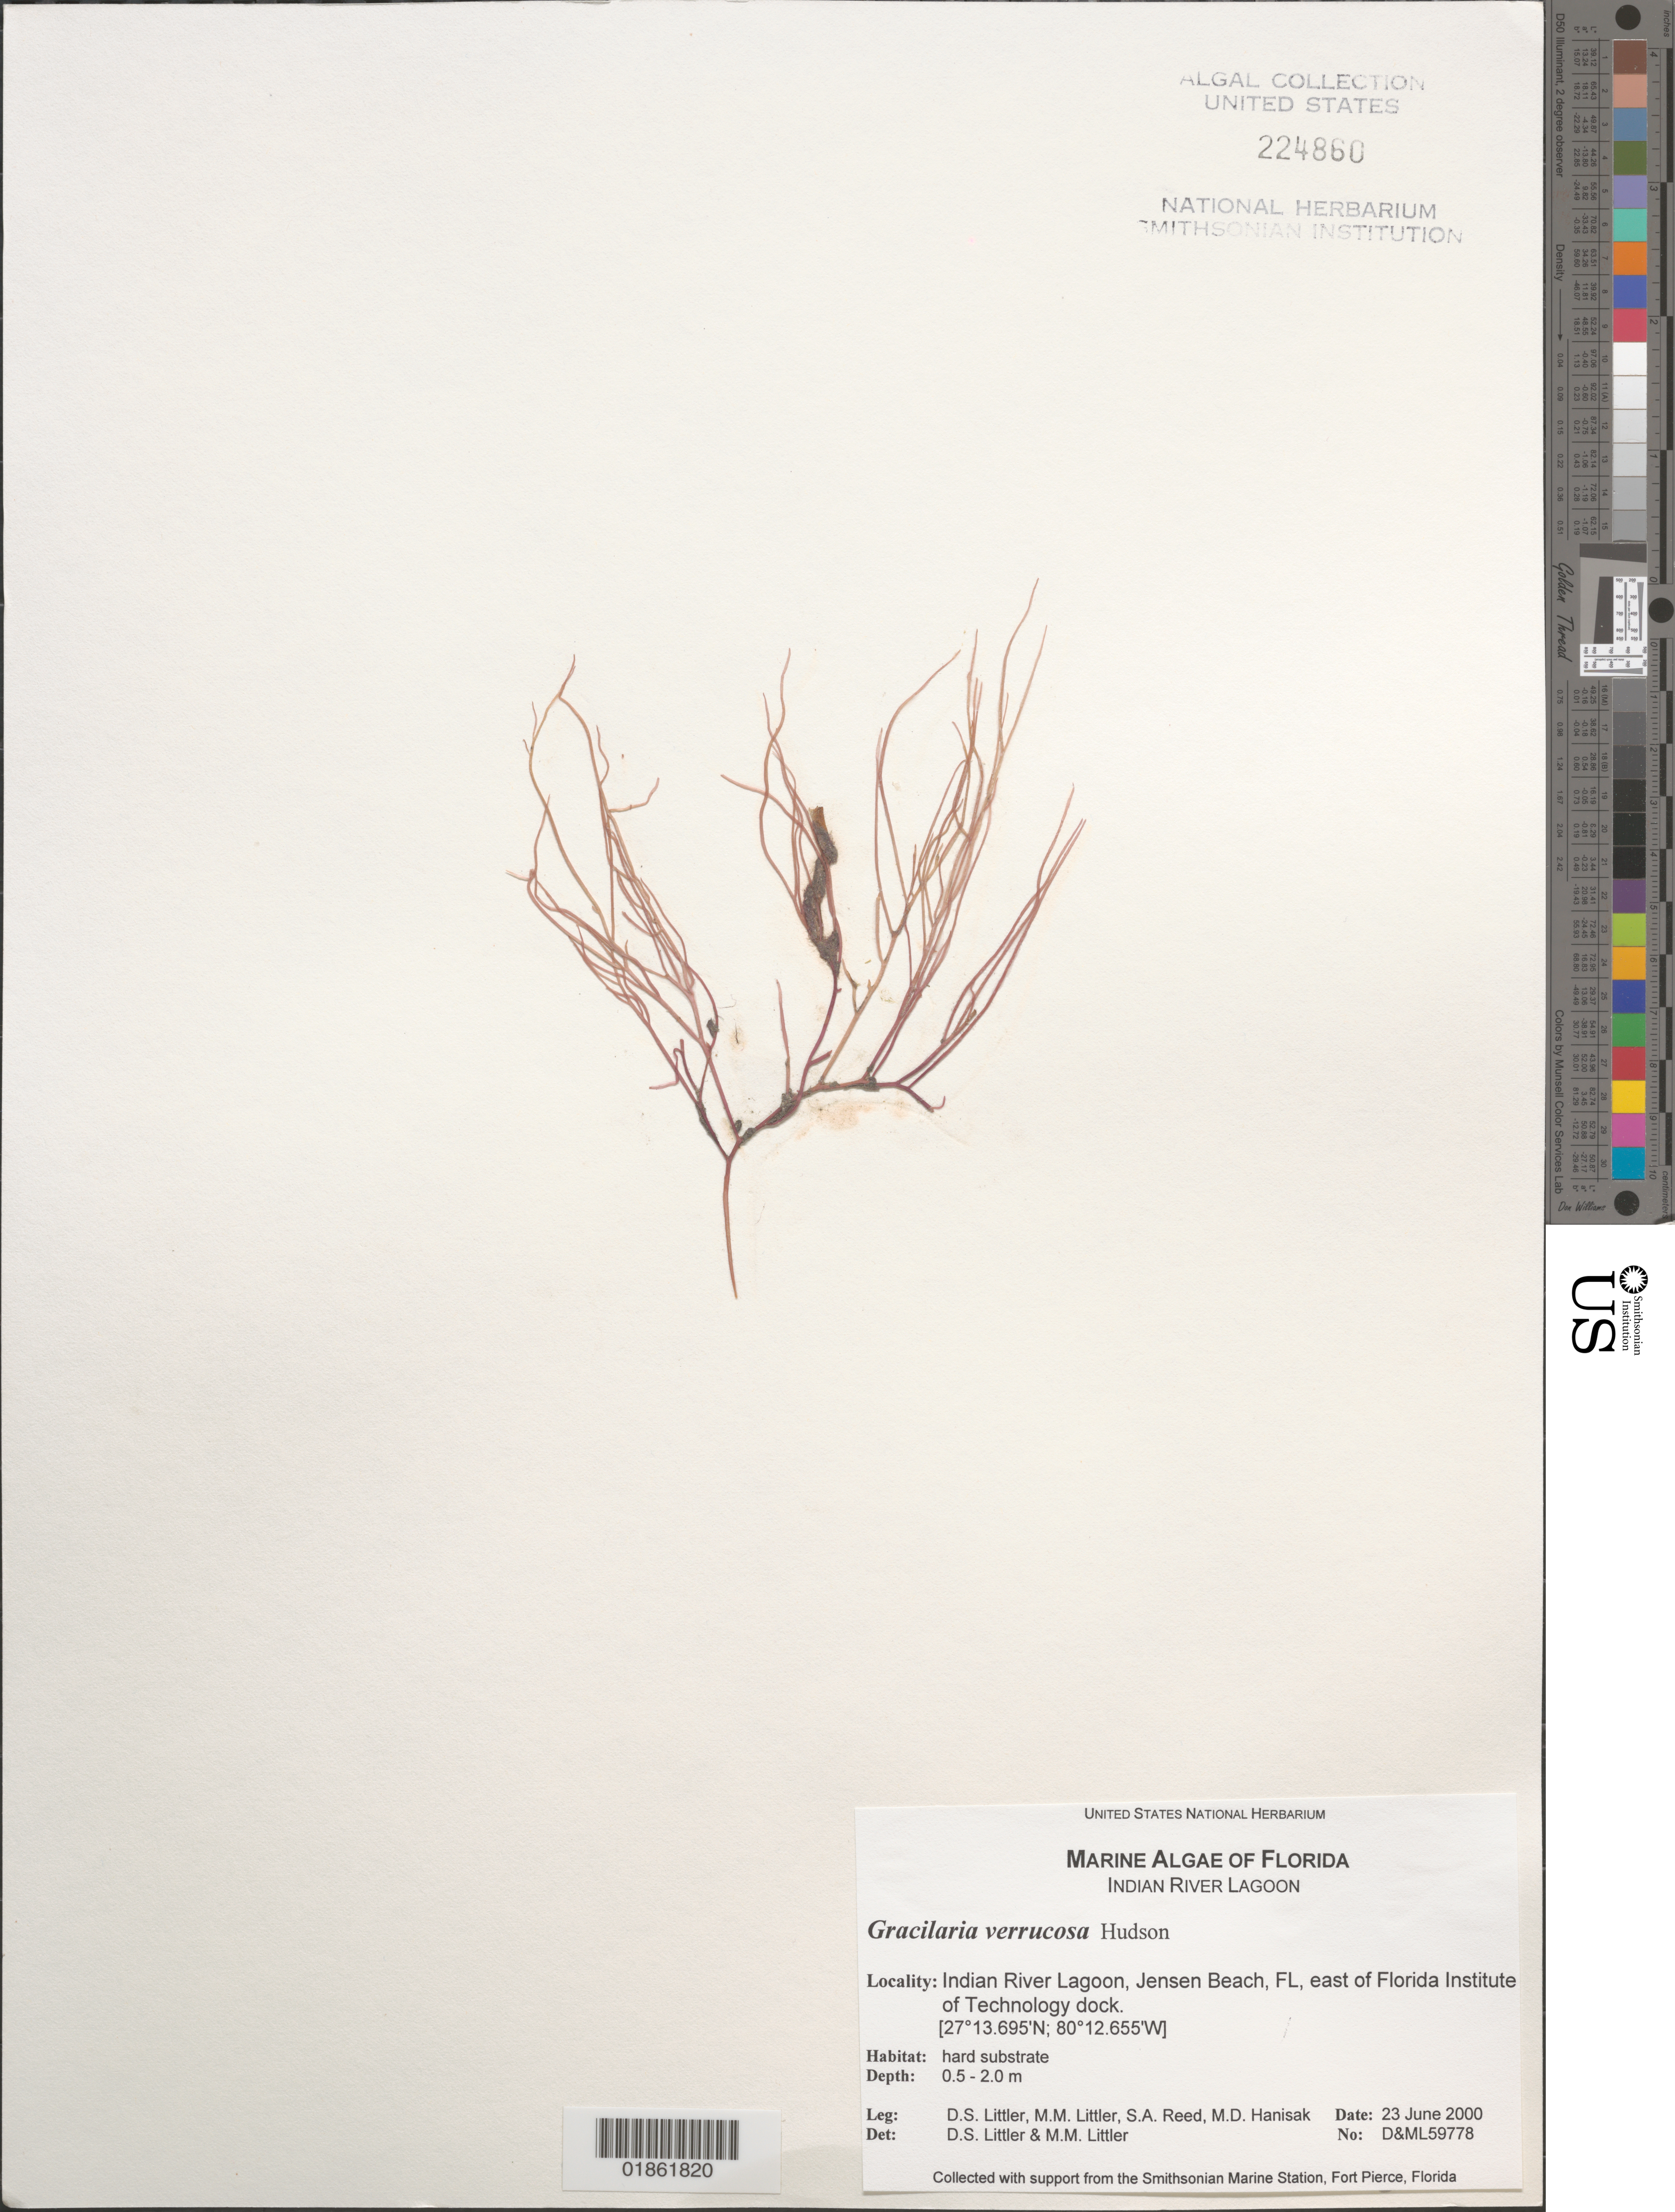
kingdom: Plantae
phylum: Rhodophyta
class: Florideophyceae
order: Gracilariales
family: Gracilariaceae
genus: Gracilariopsis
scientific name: Gracilariopsis longissima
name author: (S.G. Gmel.) Steentoft et al.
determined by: Algae name updating Project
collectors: D. S. Littler & M. M. Littler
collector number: D&ML 59778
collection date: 2000-06-23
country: United States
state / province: Florida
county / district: Saint Lucie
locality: Jensen Beach. S of city. Florida Institute of Technology, dock remains. Indian River Lagoon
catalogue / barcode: US 224860